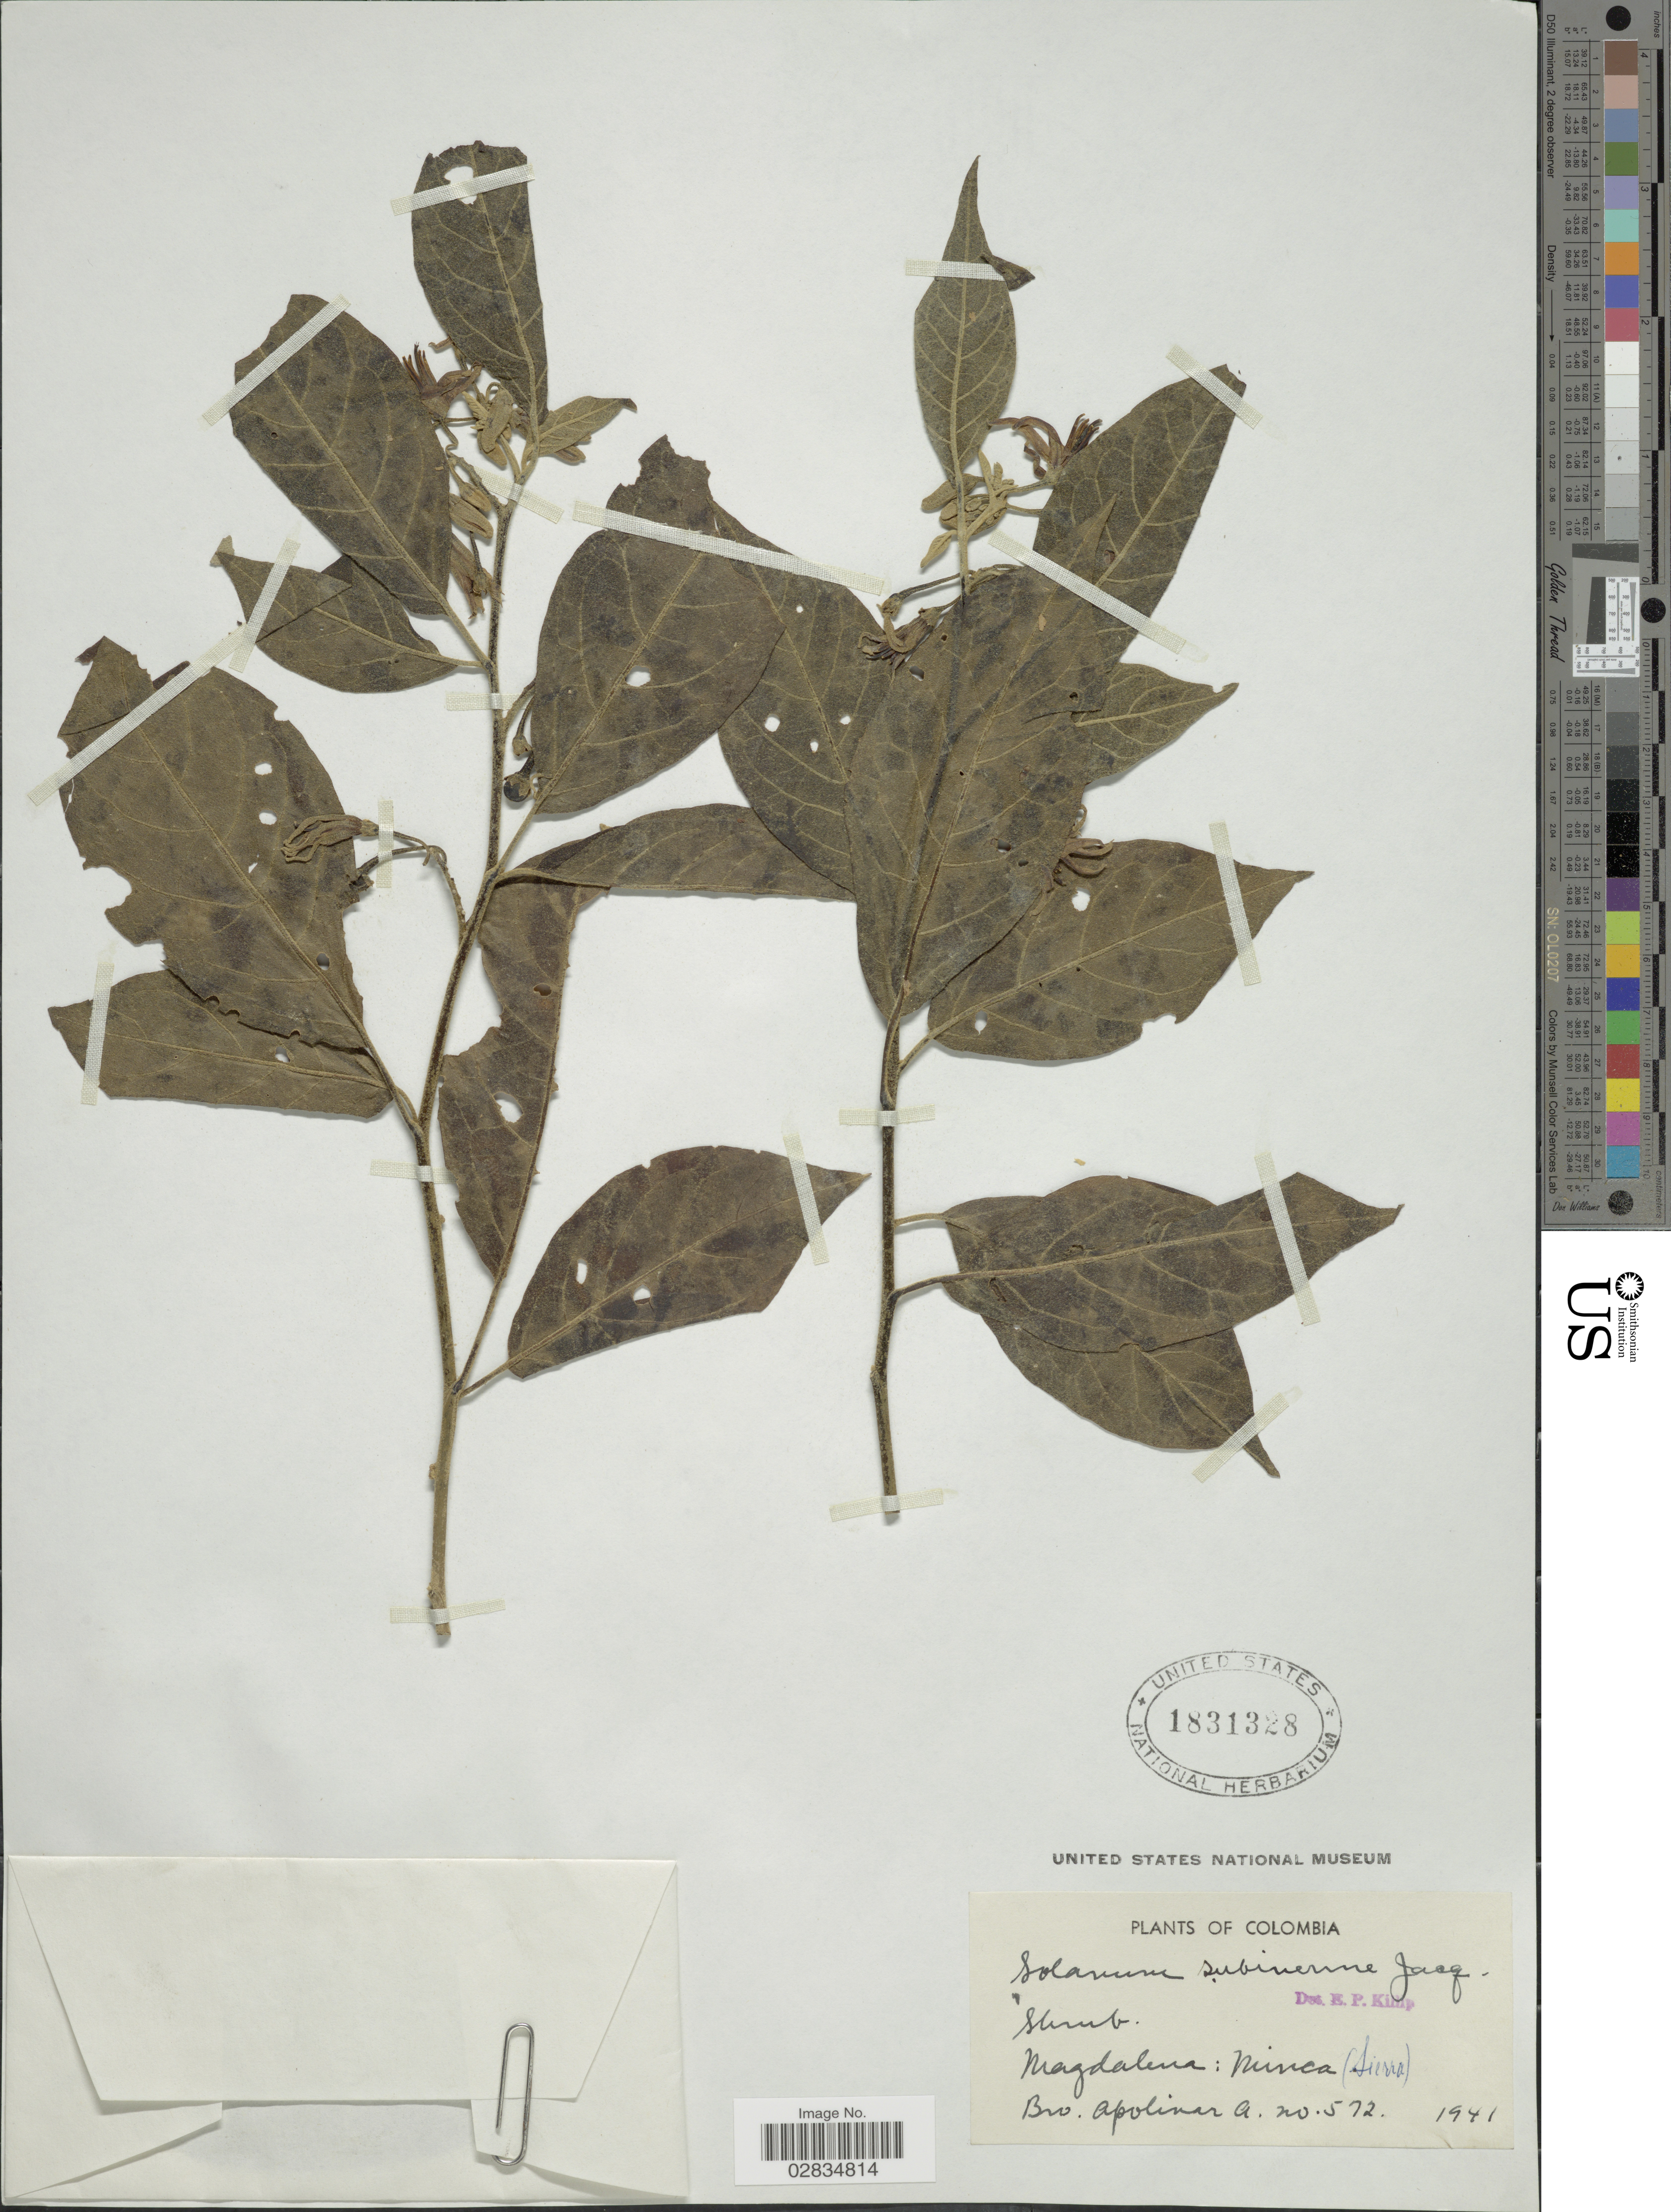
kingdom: Plantae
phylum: Tracheophyta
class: Magnoliopsida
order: Solanales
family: Solanaceae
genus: Solanum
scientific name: Solanum subinerme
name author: Jacq.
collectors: Bro. Apolinar A.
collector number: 572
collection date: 1941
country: Colombia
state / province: Magdalena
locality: Minca (Sierra)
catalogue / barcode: US 1831328